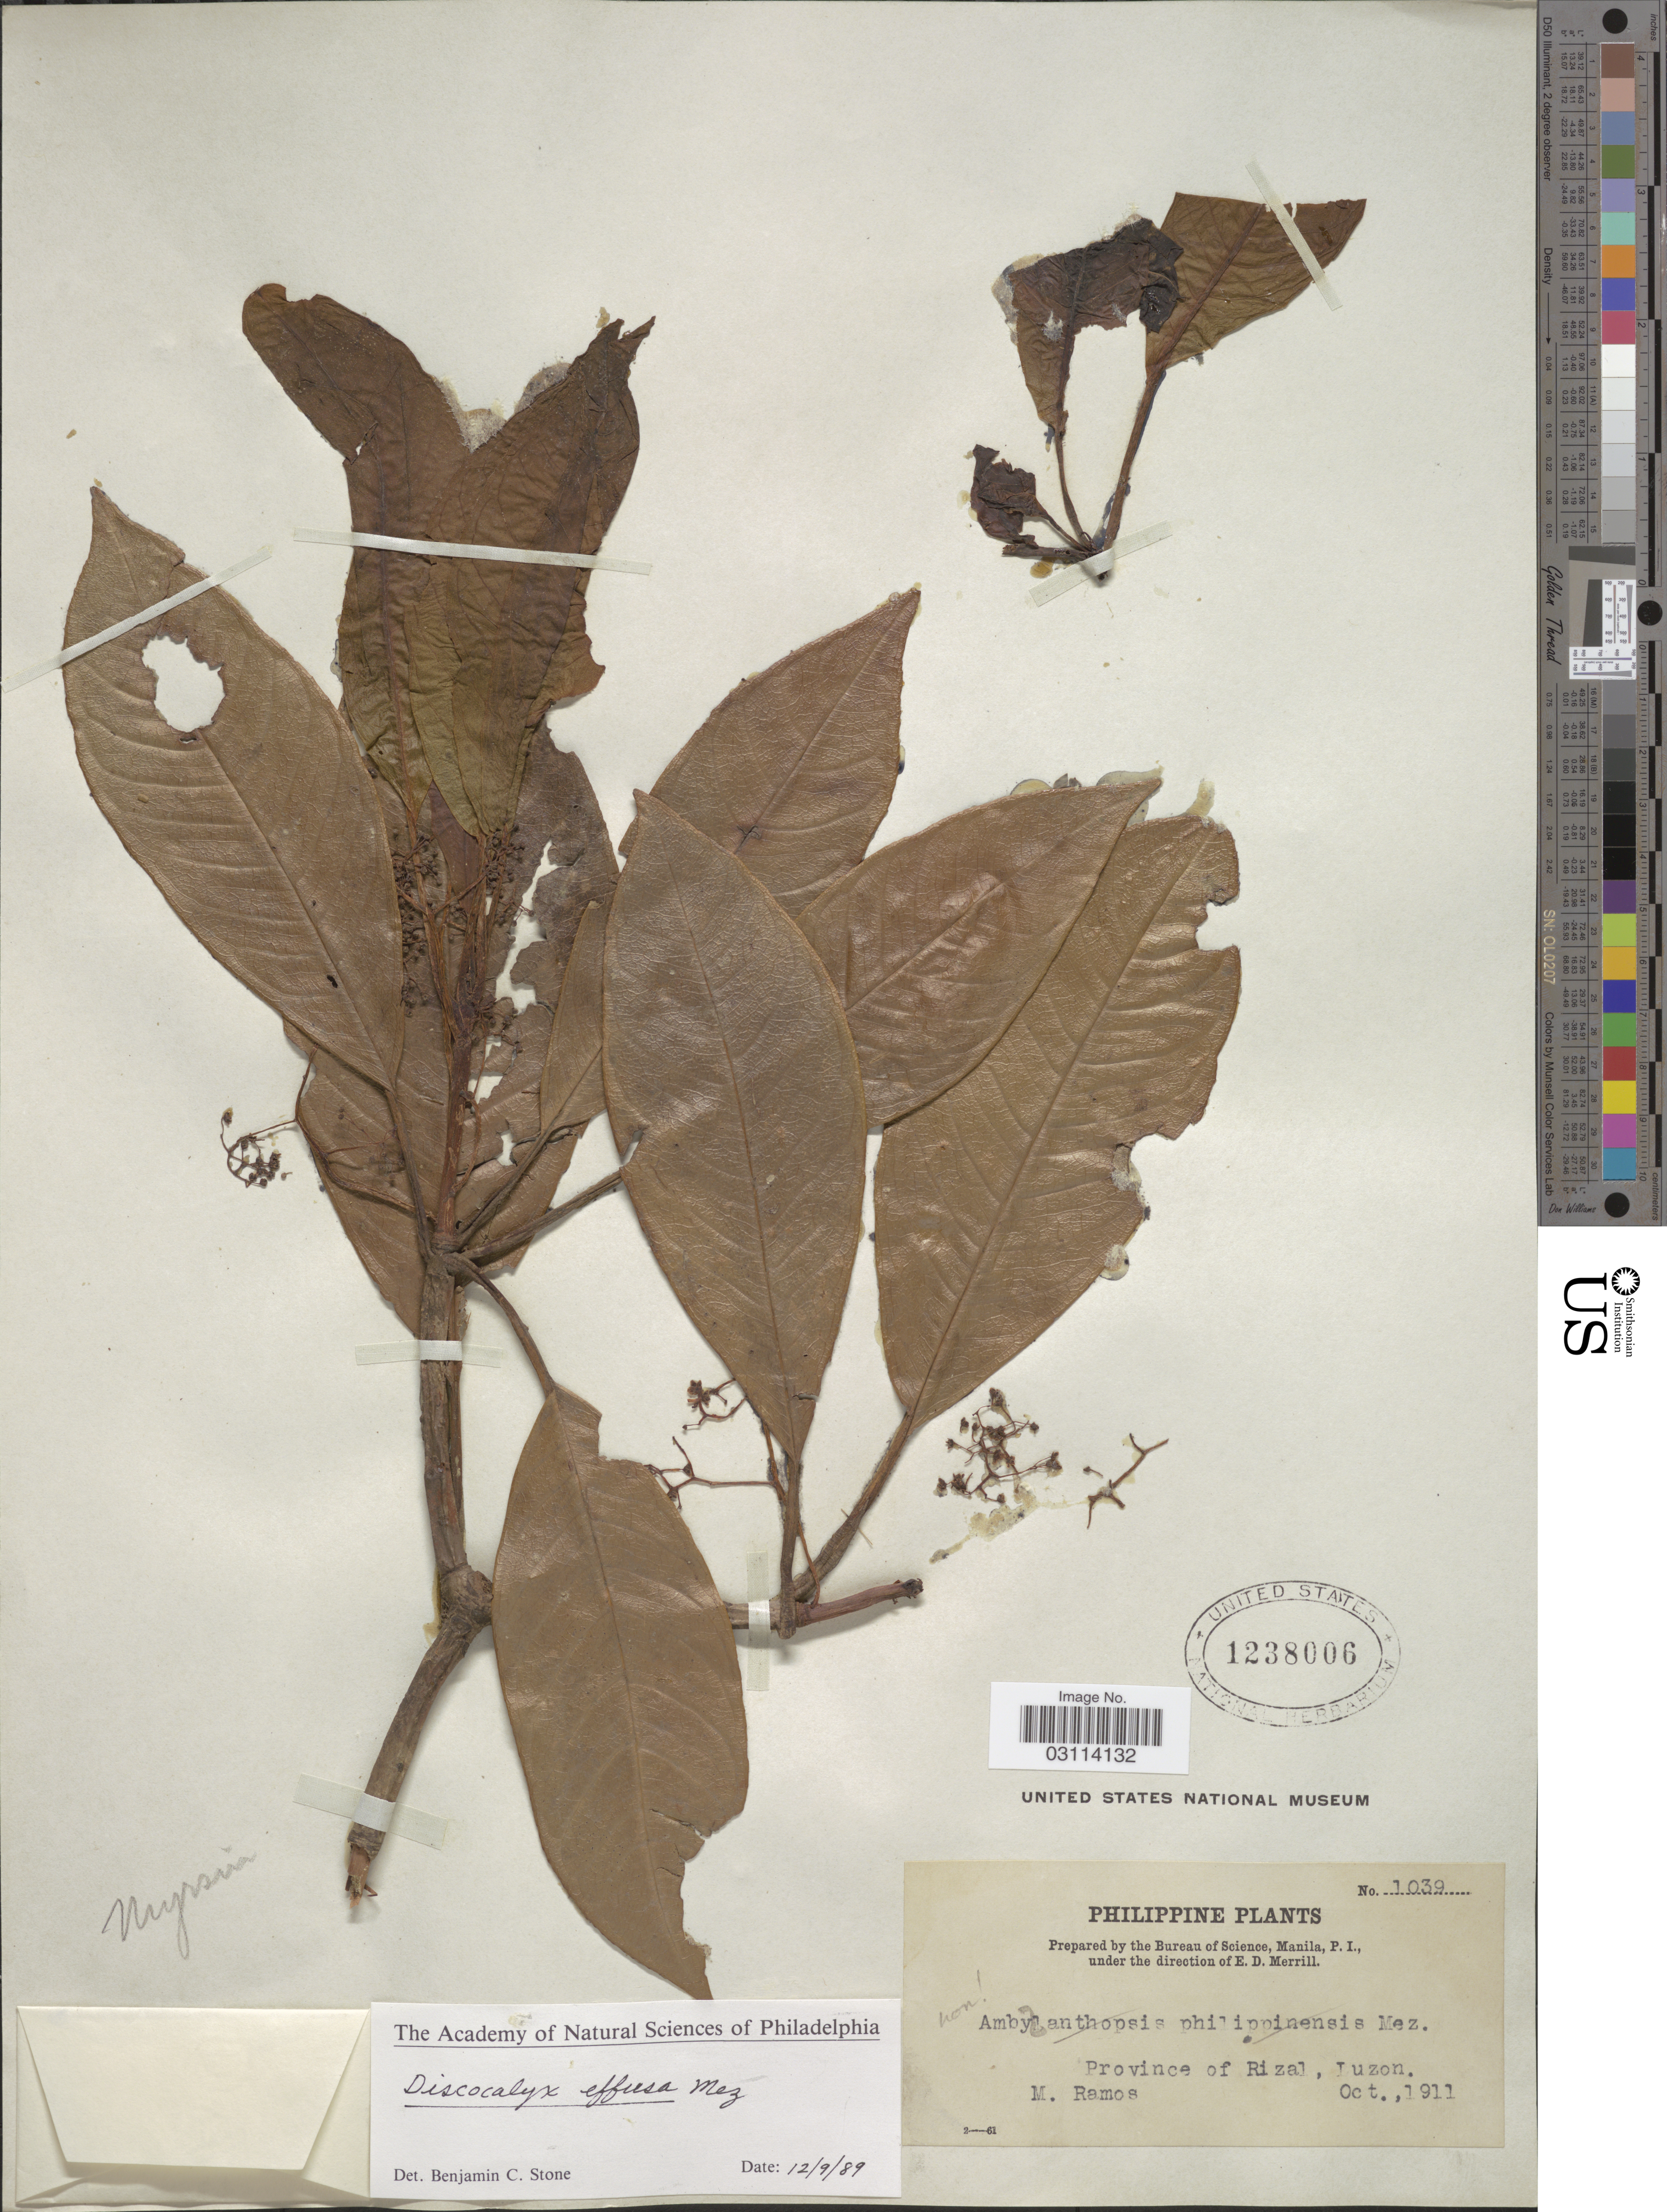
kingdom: Plantae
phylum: Tracheophyta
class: Magnoliopsida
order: Ericales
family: Primulaceae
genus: Discocalyx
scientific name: Discocalyx effusa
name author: Mez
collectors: M. Ramos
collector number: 1039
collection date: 1911-10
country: Philippines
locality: Province of Rizal, Luzon.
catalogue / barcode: US 1238006